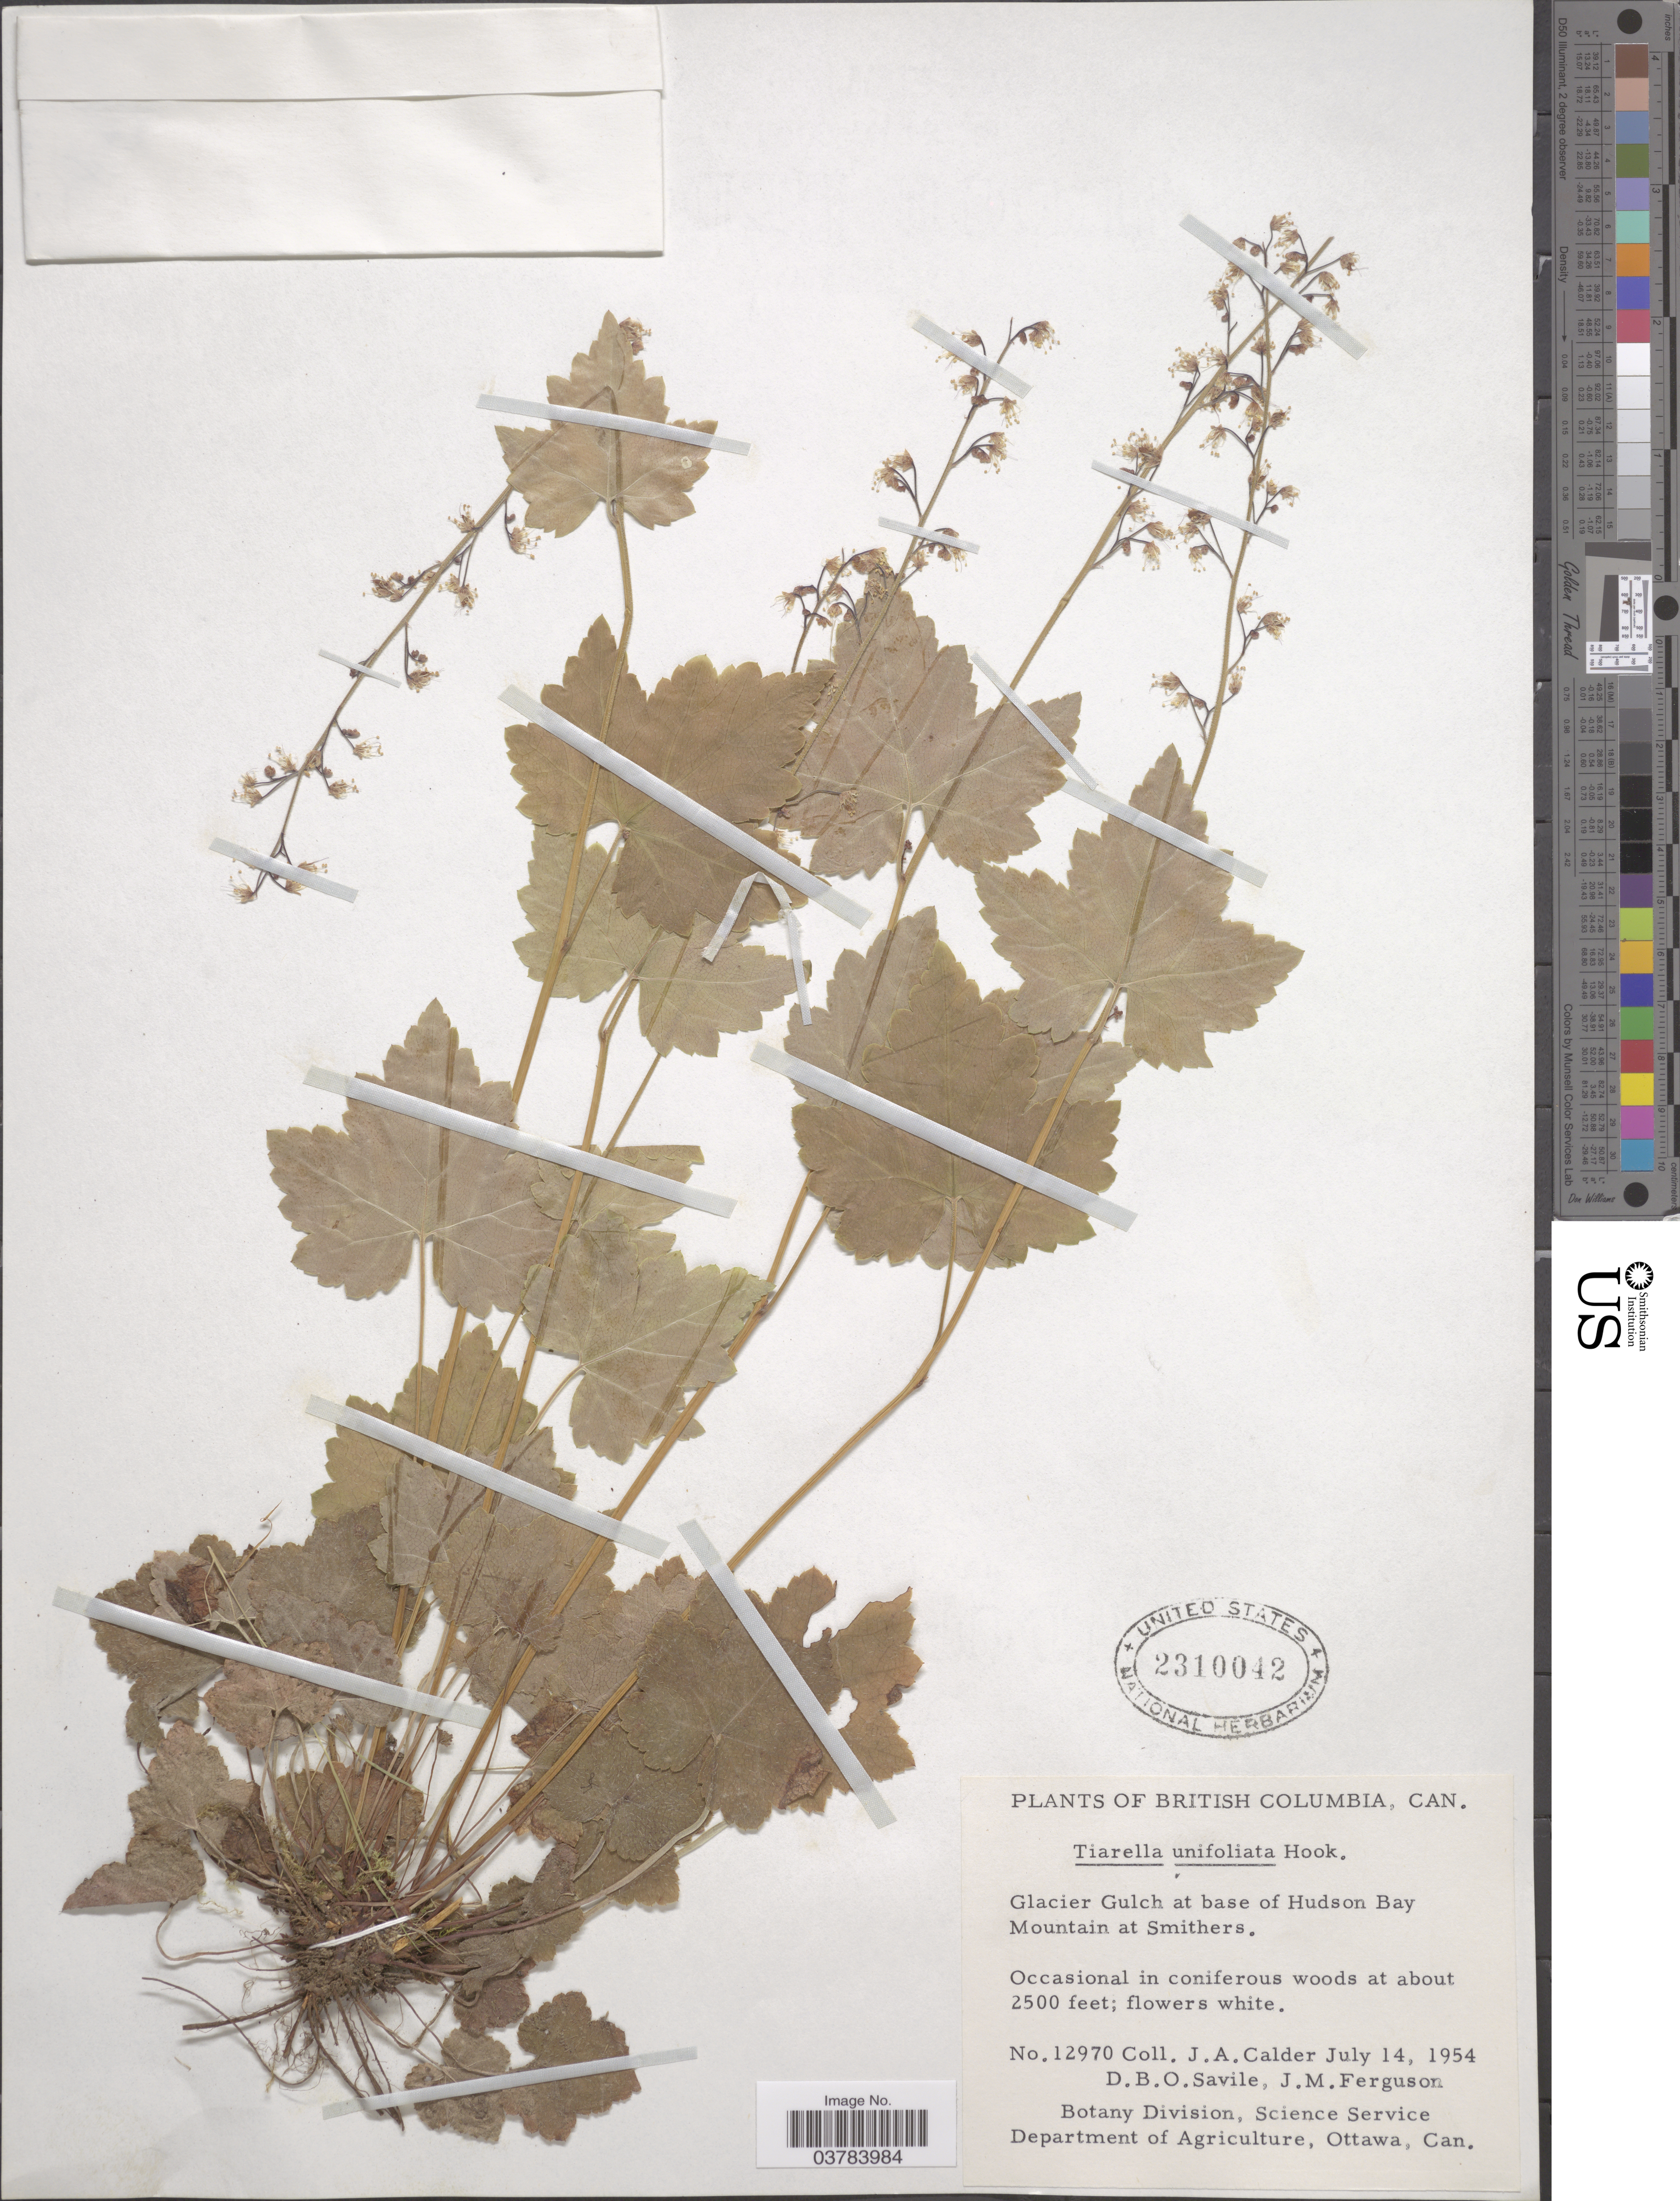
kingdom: Plantae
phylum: Tracheophyta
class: Magnoliopsida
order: Saxifragales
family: Saxifragaceae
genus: Tiarella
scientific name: Tiarella unifoliata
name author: Hook.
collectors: J. A. Calder, D. Savile & J. M. Ferguson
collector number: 12970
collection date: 1954-07-14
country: Canada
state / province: British Columbia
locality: Glacier Gulch at base of Hudson Bay Mountain at Smithers.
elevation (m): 762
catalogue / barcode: US 2310042